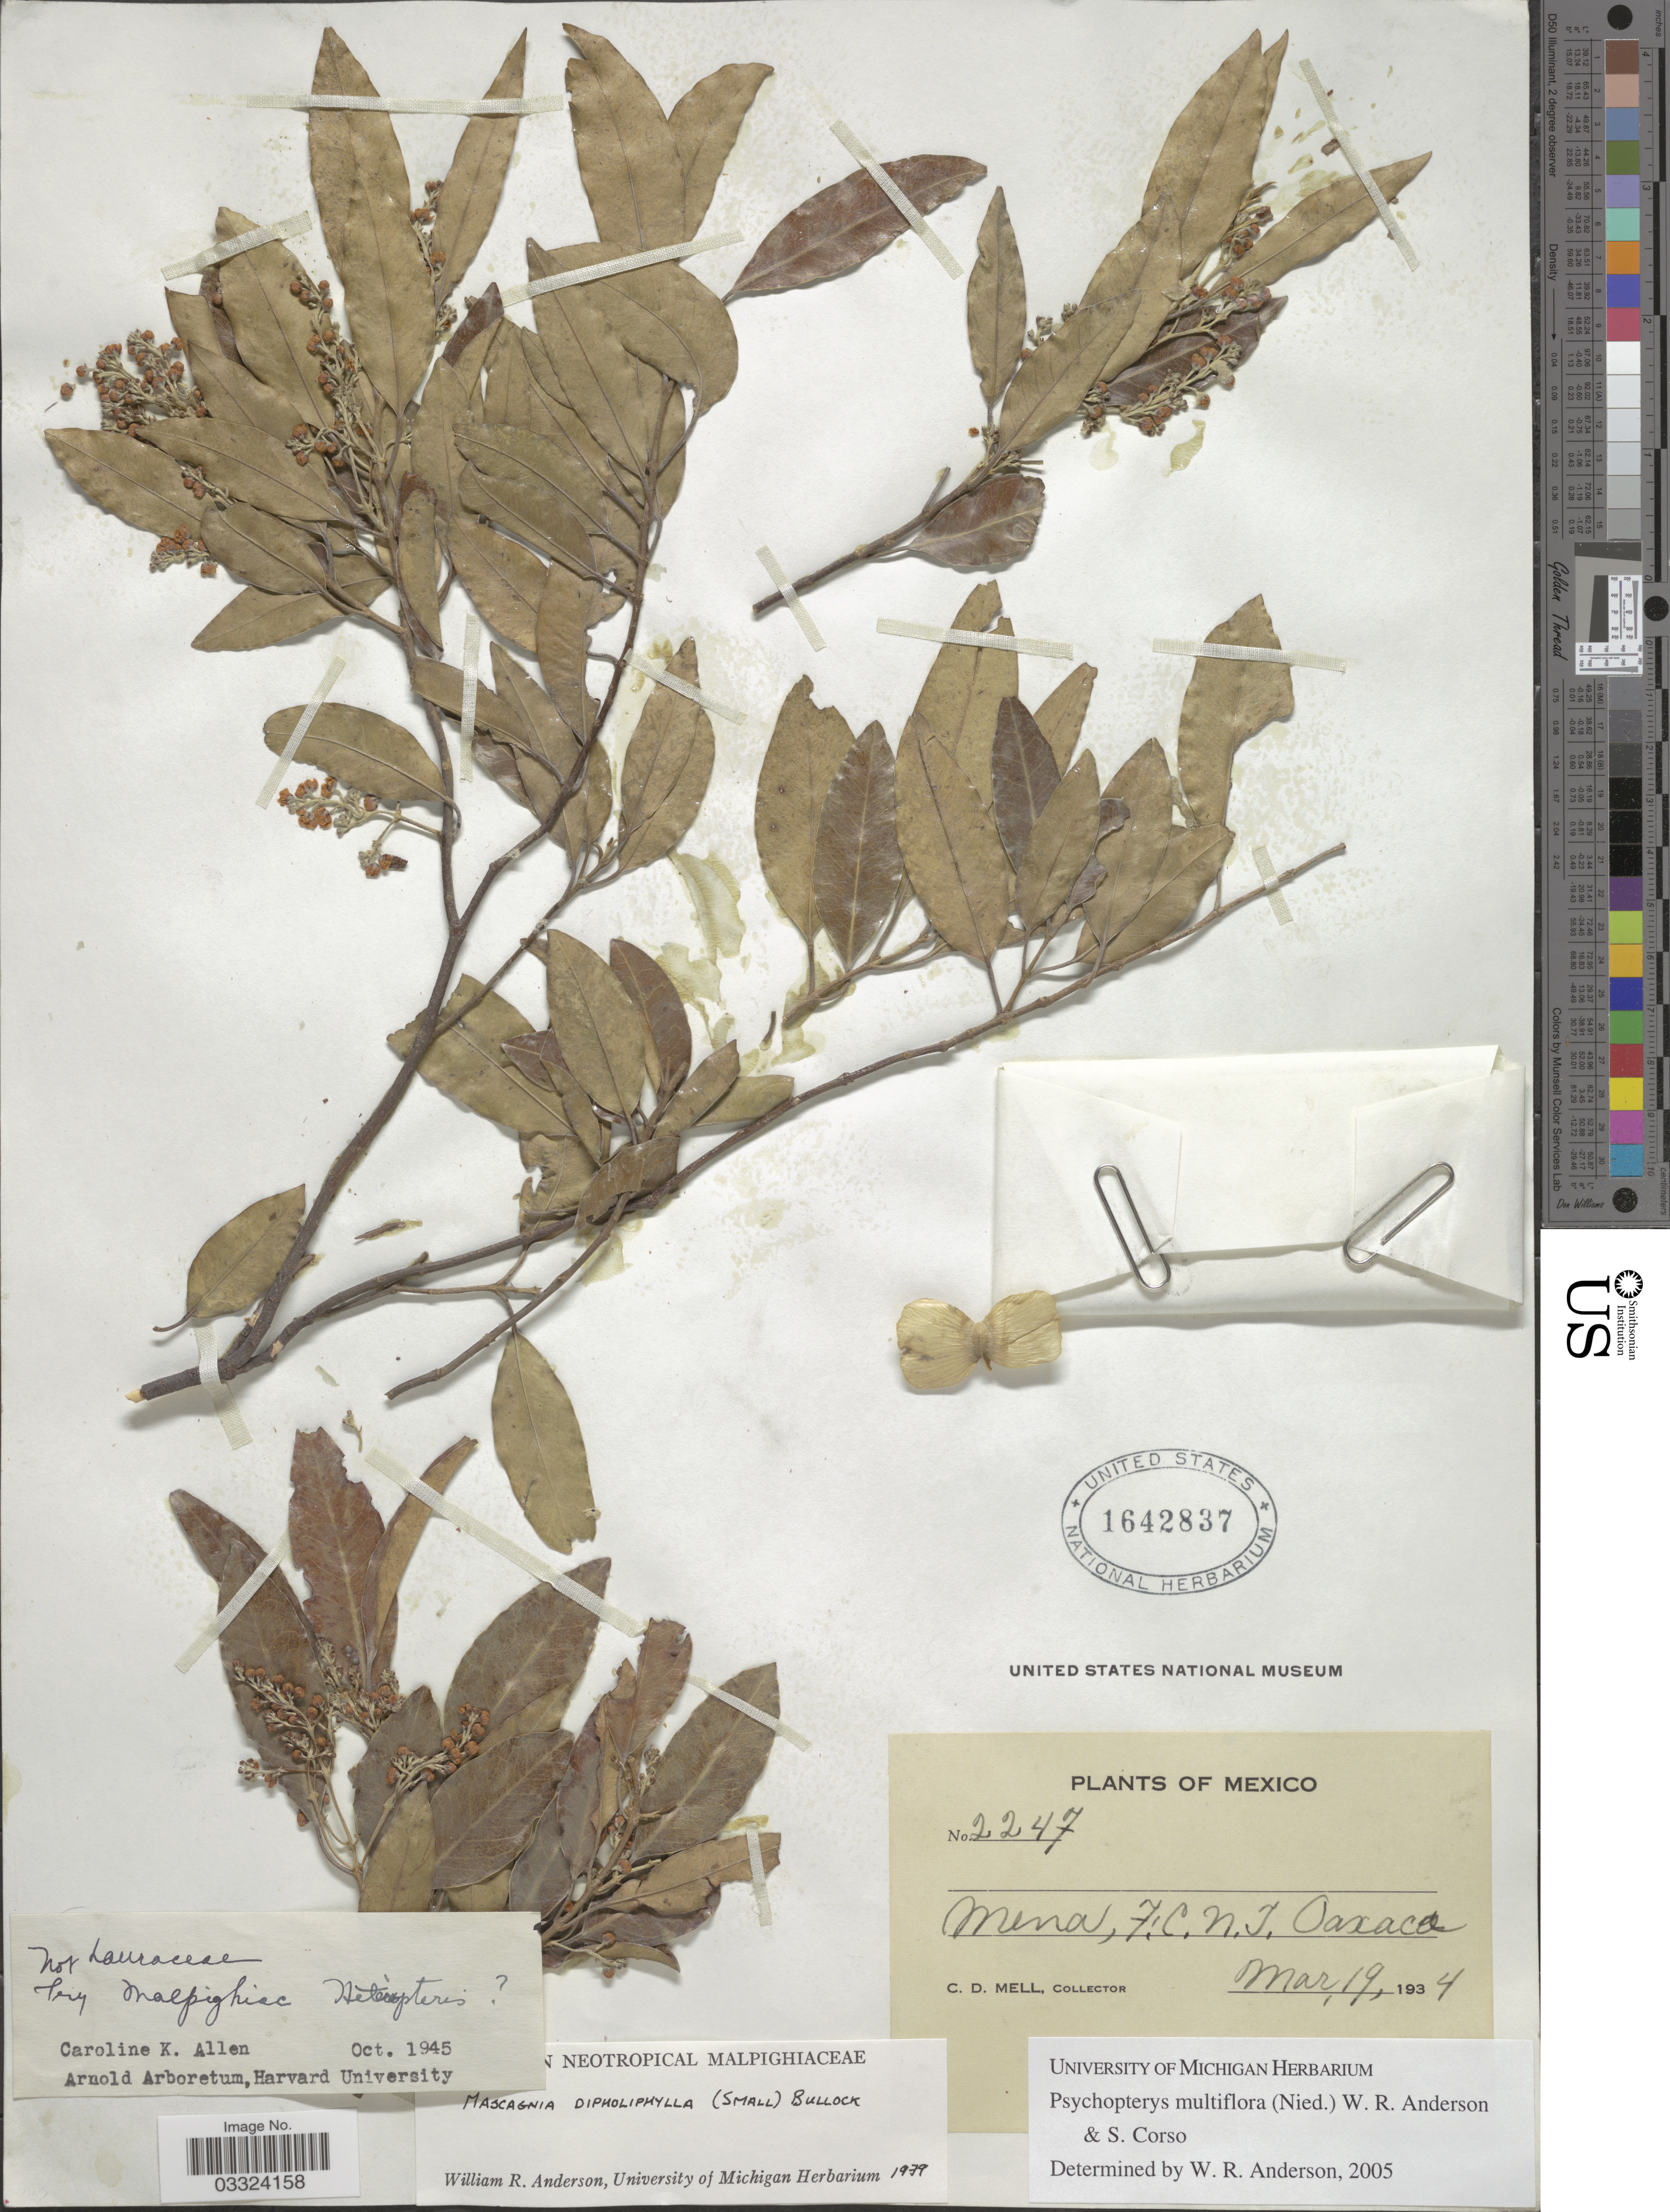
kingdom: Plantae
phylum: Tracheophyta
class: Magnoliopsida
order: Malpighiales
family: Malpighiaceae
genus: Psychopterys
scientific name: Psychopterys multiflora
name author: (Nied.) W.R. Anderson & Corso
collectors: C. D. Mell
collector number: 2247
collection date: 1934-03-19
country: Mexico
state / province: Oaxaca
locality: Mena, F.C.N.I.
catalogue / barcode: US 1642837